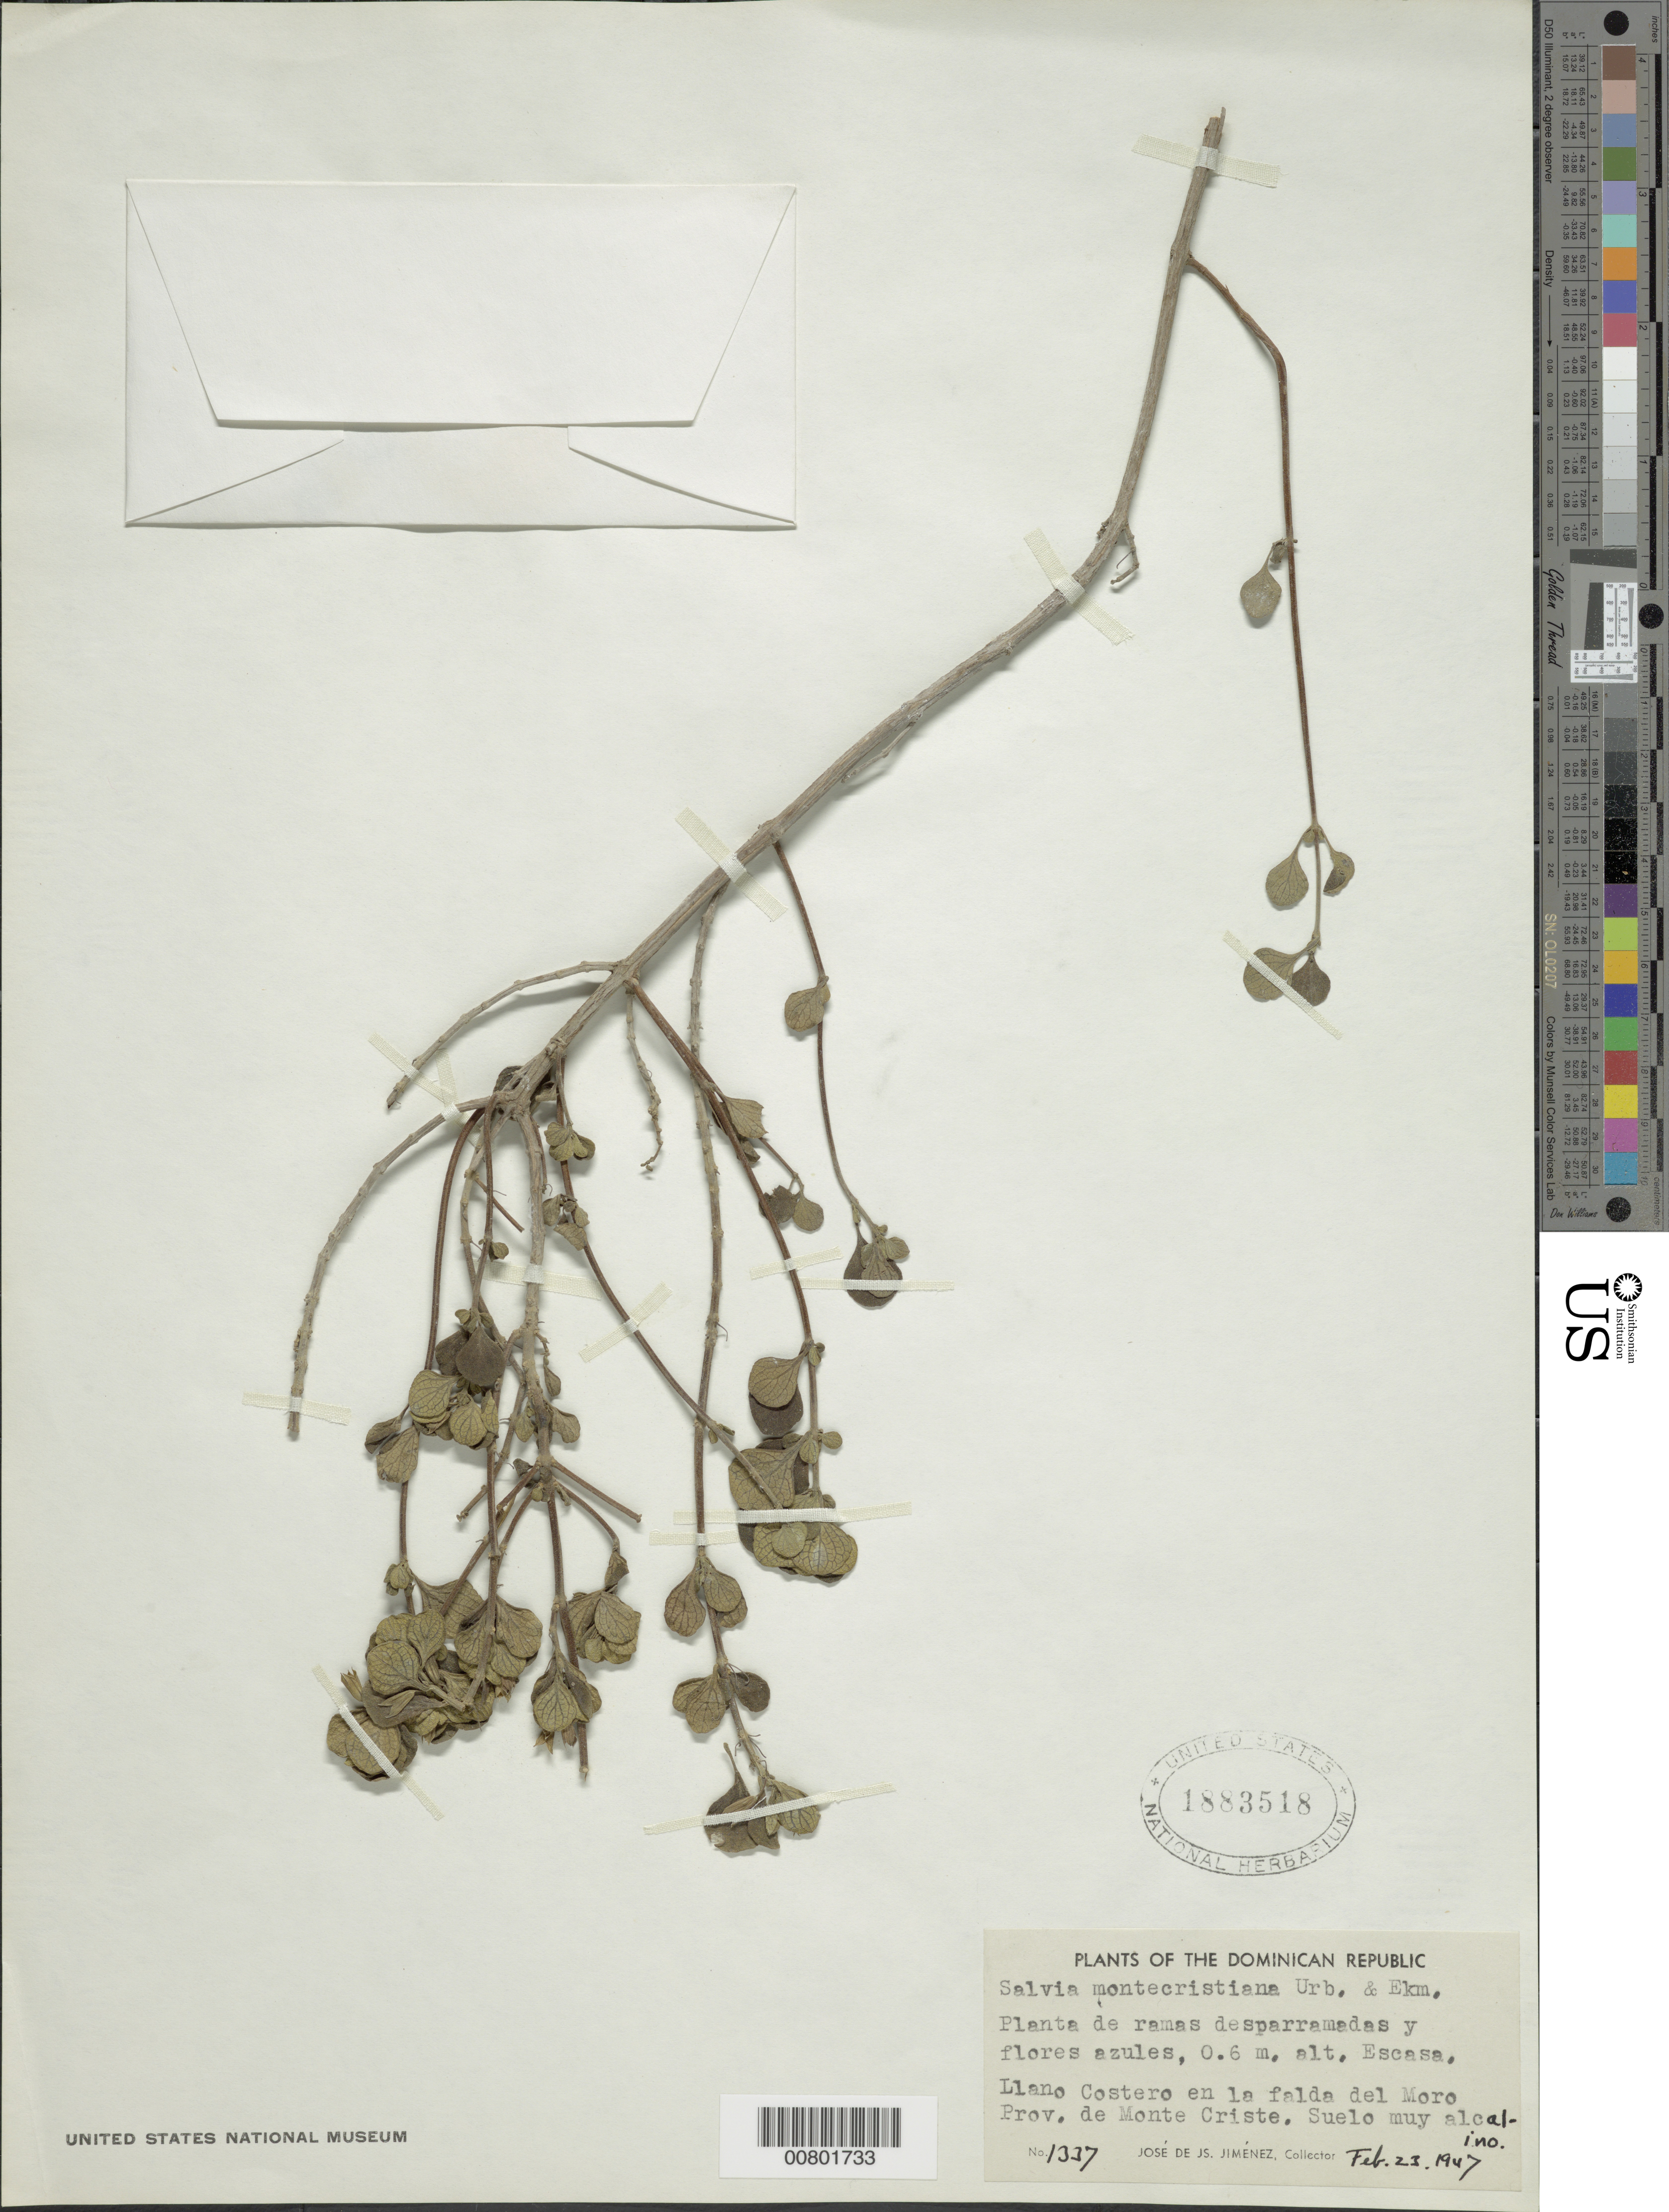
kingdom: Plantae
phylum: Tracheophyta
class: Magnoliopsida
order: Lamiales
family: Lamiaceae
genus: Salvia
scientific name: Salvia montecristina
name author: Urb. & Ekman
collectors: J. J. Jiménez Almonte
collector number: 1337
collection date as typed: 23 Feb 1947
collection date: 1947-02-23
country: Dominican Republic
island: Hispaniola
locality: Llano Costero on border of Moro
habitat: Alkaline soil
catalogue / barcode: US 1883518